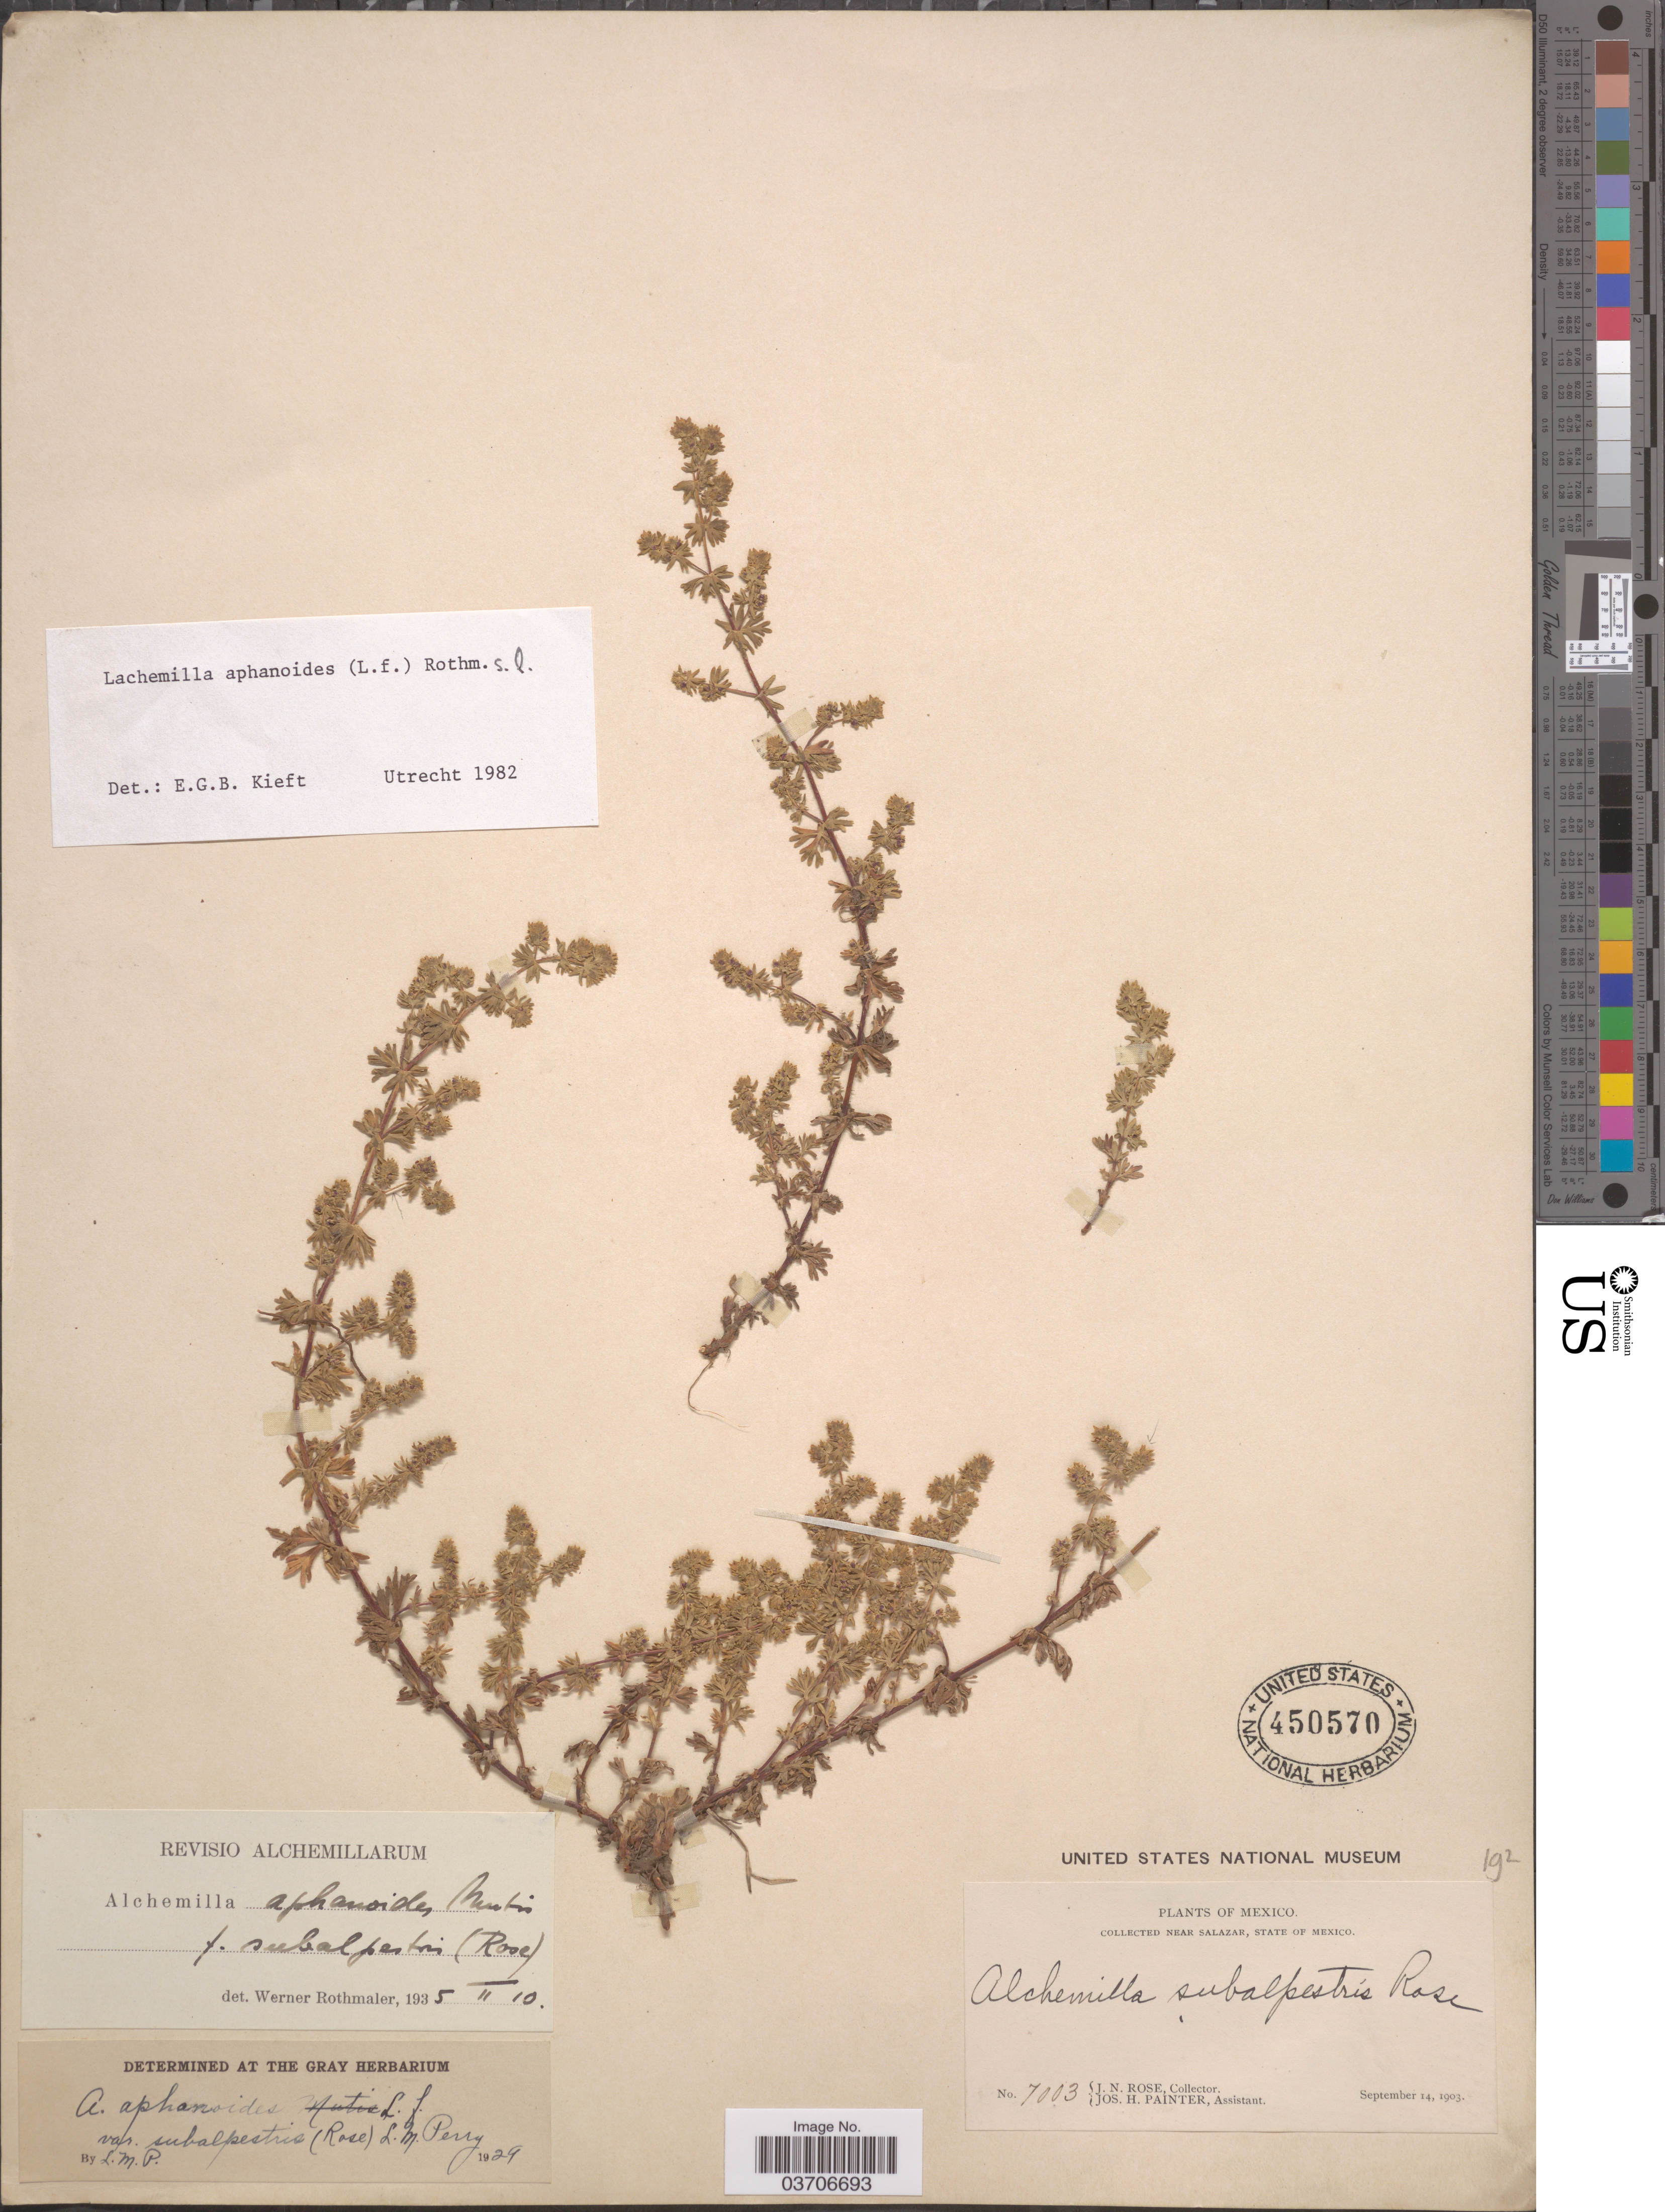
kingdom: Plantae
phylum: Tracheophyta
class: Magnoliopsida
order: Rosales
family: Rosaceae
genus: Lachemilla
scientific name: Lachemilla aphanoides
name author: (Mutis ex L. f.) Rothm.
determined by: Kieft, E. G. B.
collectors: J. N. Rose & J. H. Painter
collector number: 7003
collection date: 1903-09-14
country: Mexico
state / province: México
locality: Near Salazar.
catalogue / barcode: US 450570